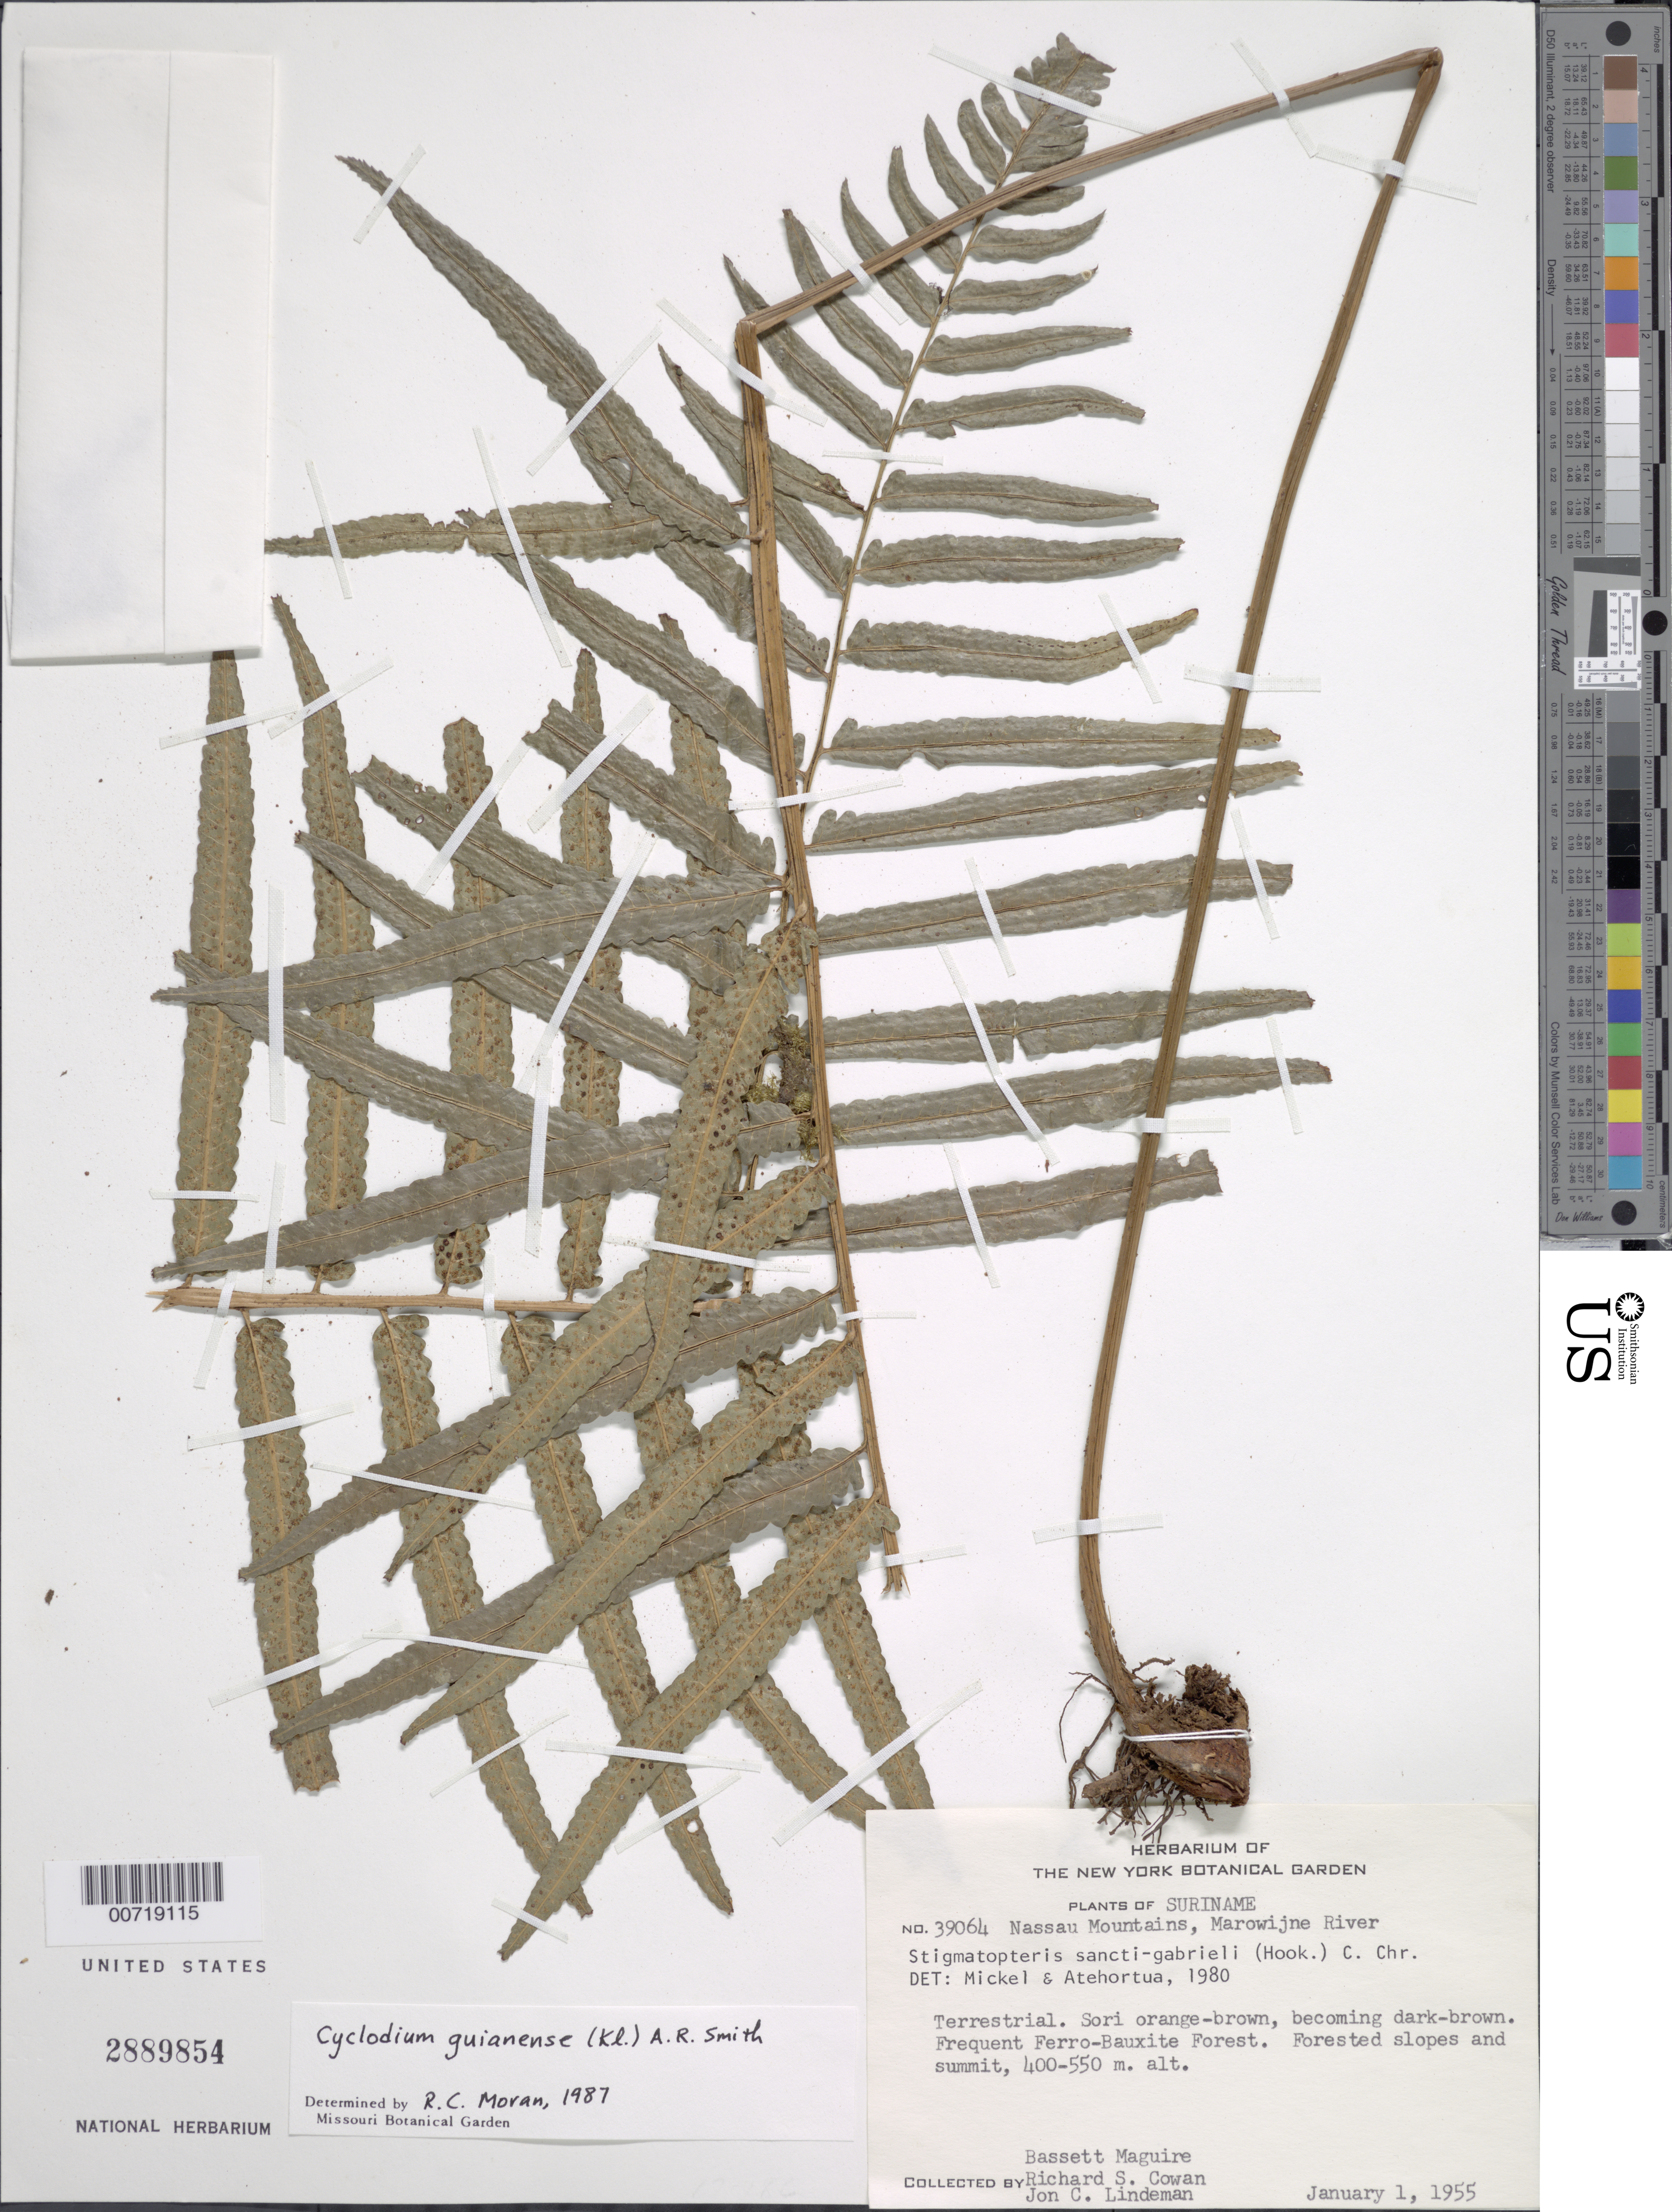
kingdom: Plantae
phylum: Tracheophyta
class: Polypodiopsida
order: Polypodiales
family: Dryopteridaceae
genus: Cyclodium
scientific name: Cyclodium guianense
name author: (Klotzsch) van der Werff ex L.D. Gómez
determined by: Moran, R. C.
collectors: B. Maguire, R. S. Cowan & J. C. Lindeman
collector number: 39064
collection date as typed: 1-Jan-55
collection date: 1955-01-01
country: Suriname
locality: Nassau Mts., Marowijne R.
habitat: Forested slopes and summit; ferro-bauxite forest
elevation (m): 400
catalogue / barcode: US 2889854